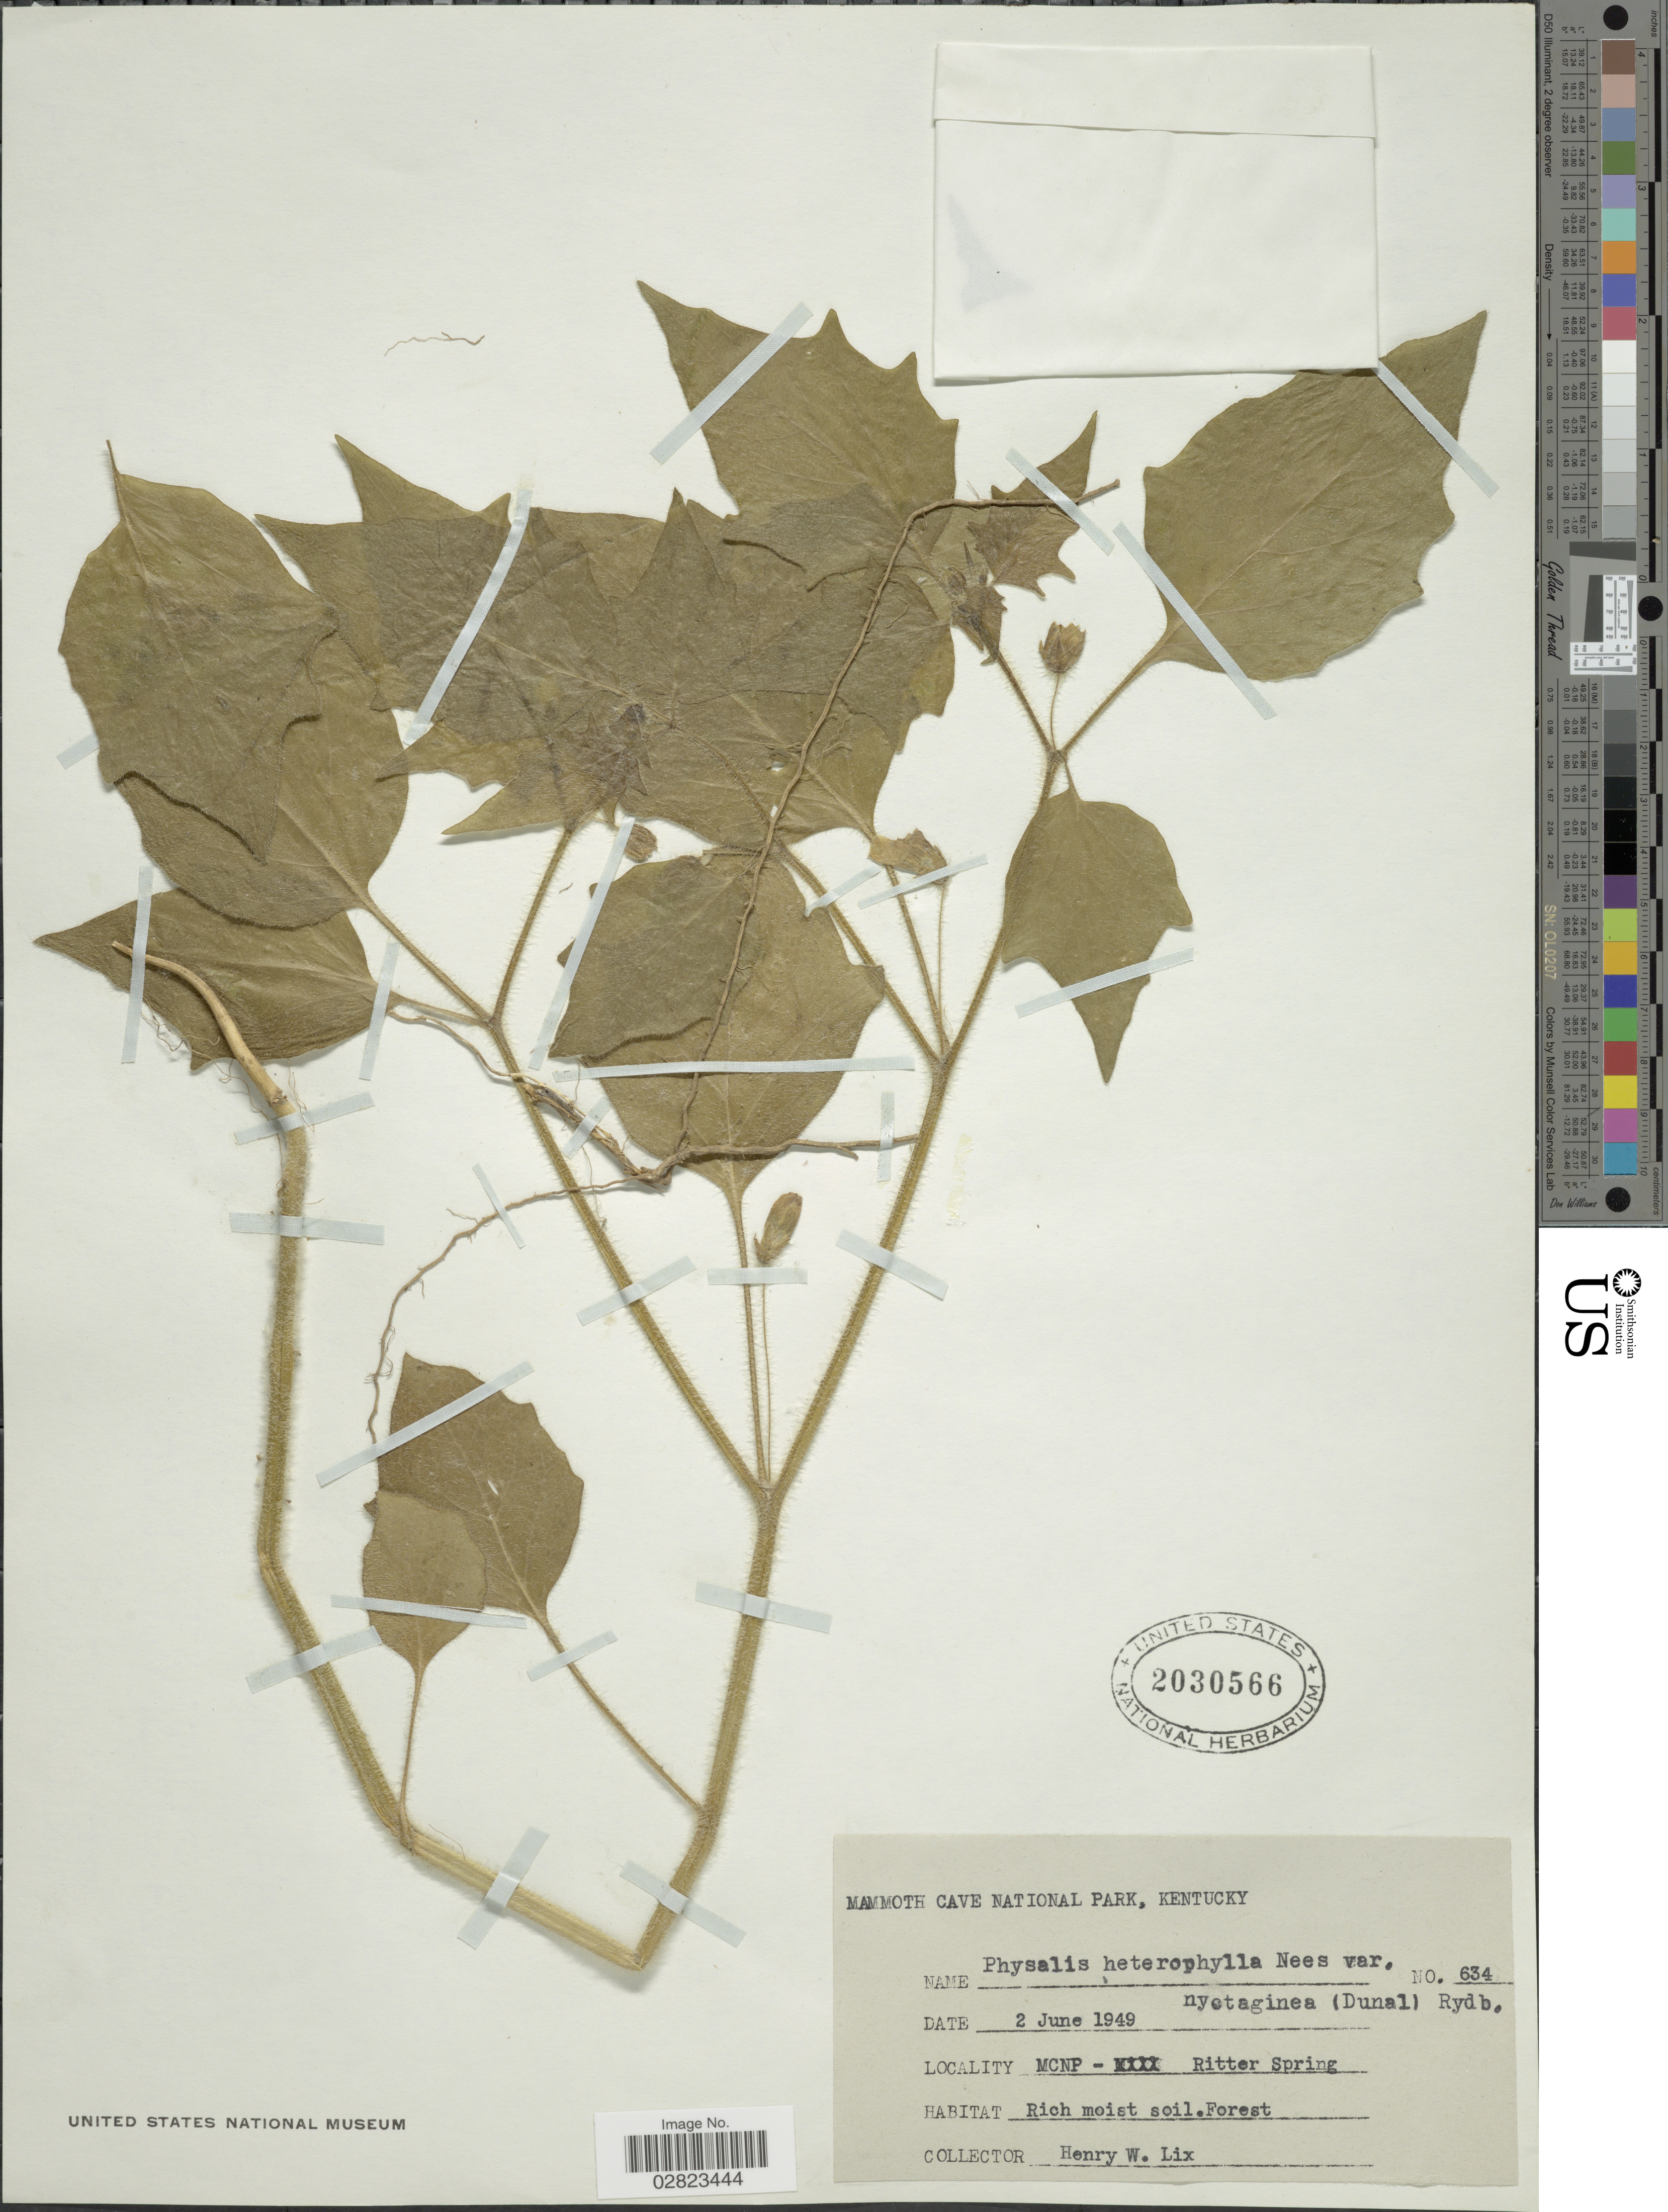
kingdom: Plantae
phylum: Tracheophyta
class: Magnoliopsida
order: Solanales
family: Solanaceae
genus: Physalis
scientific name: Physalis heterophylla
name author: Nees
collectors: H. W. Lix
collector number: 634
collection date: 1949-06-02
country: United States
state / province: Kentucky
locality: Mammoth Cave National Park. MCNP - Ritter Spring.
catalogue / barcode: US 2030566